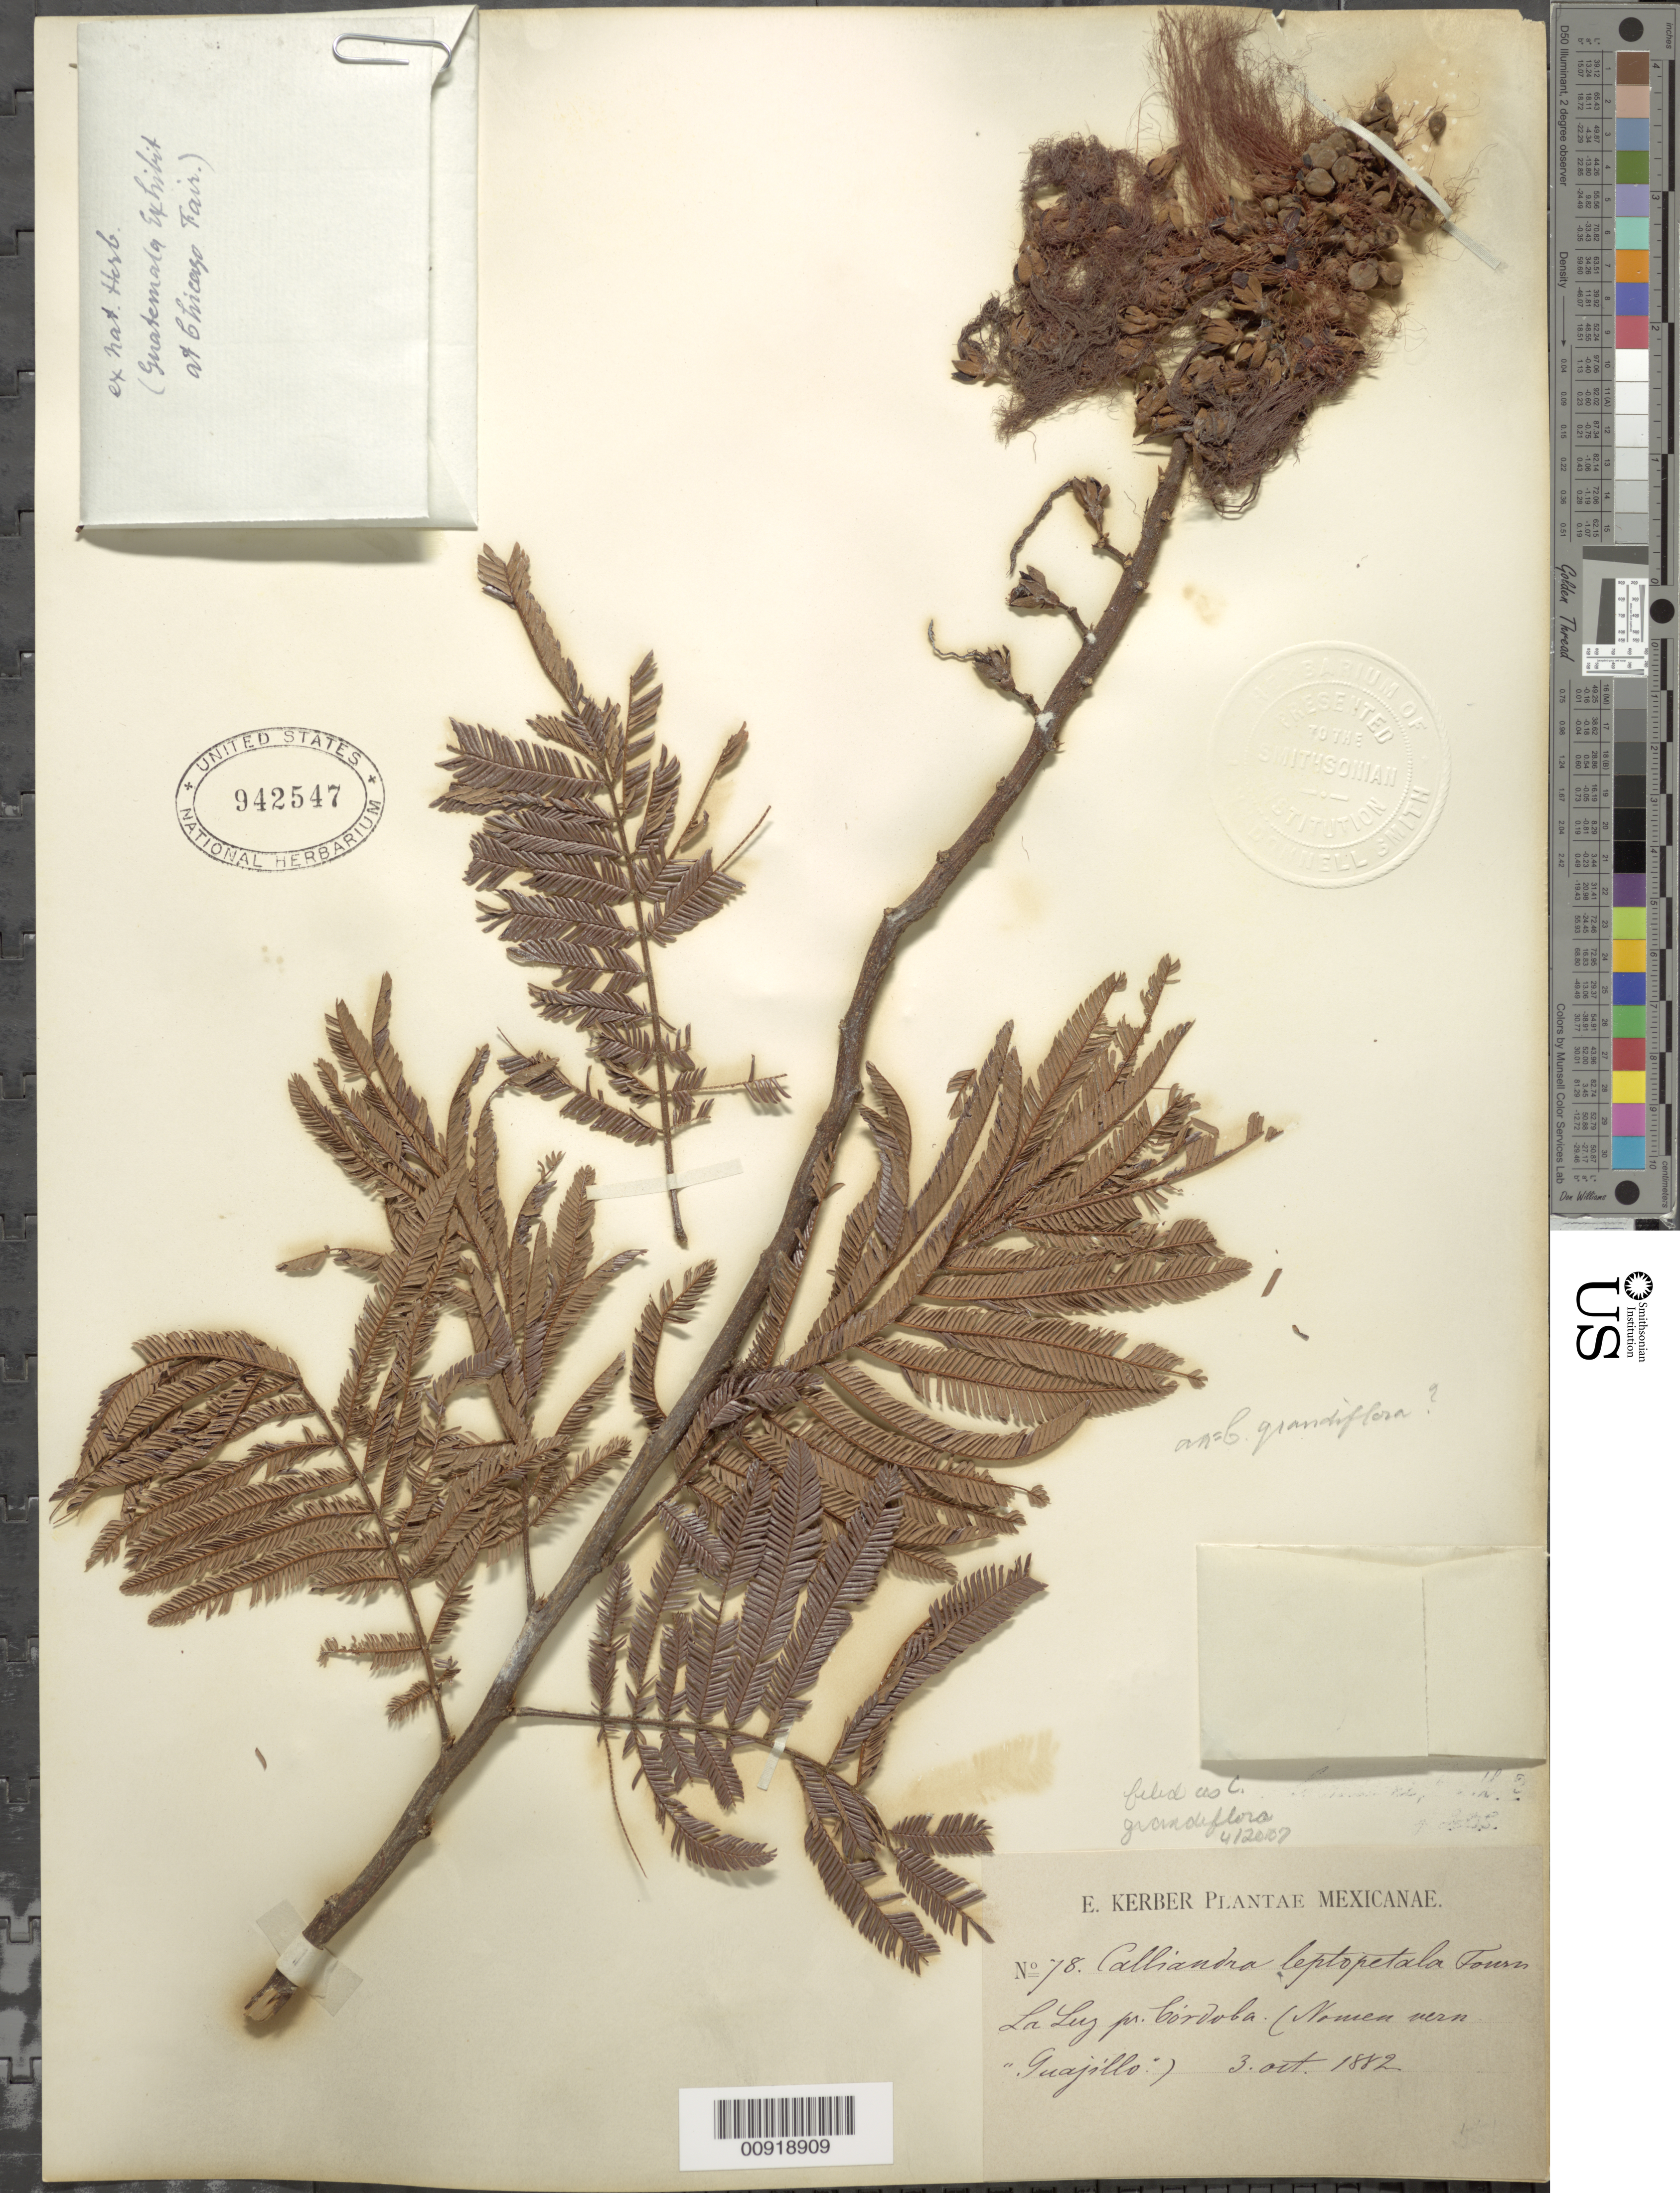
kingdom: Plantae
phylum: Tracheophyta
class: Magnoliopsida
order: Fabales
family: Fabaceae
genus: Calliandra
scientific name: Calliandra grandiflora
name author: (L'Hér.) Benth.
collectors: E. Kerber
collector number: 78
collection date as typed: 03 Oct 1882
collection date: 1882-10-03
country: Mexico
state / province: Veracruz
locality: La Luz pr. Córdoba.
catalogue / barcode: US 942547